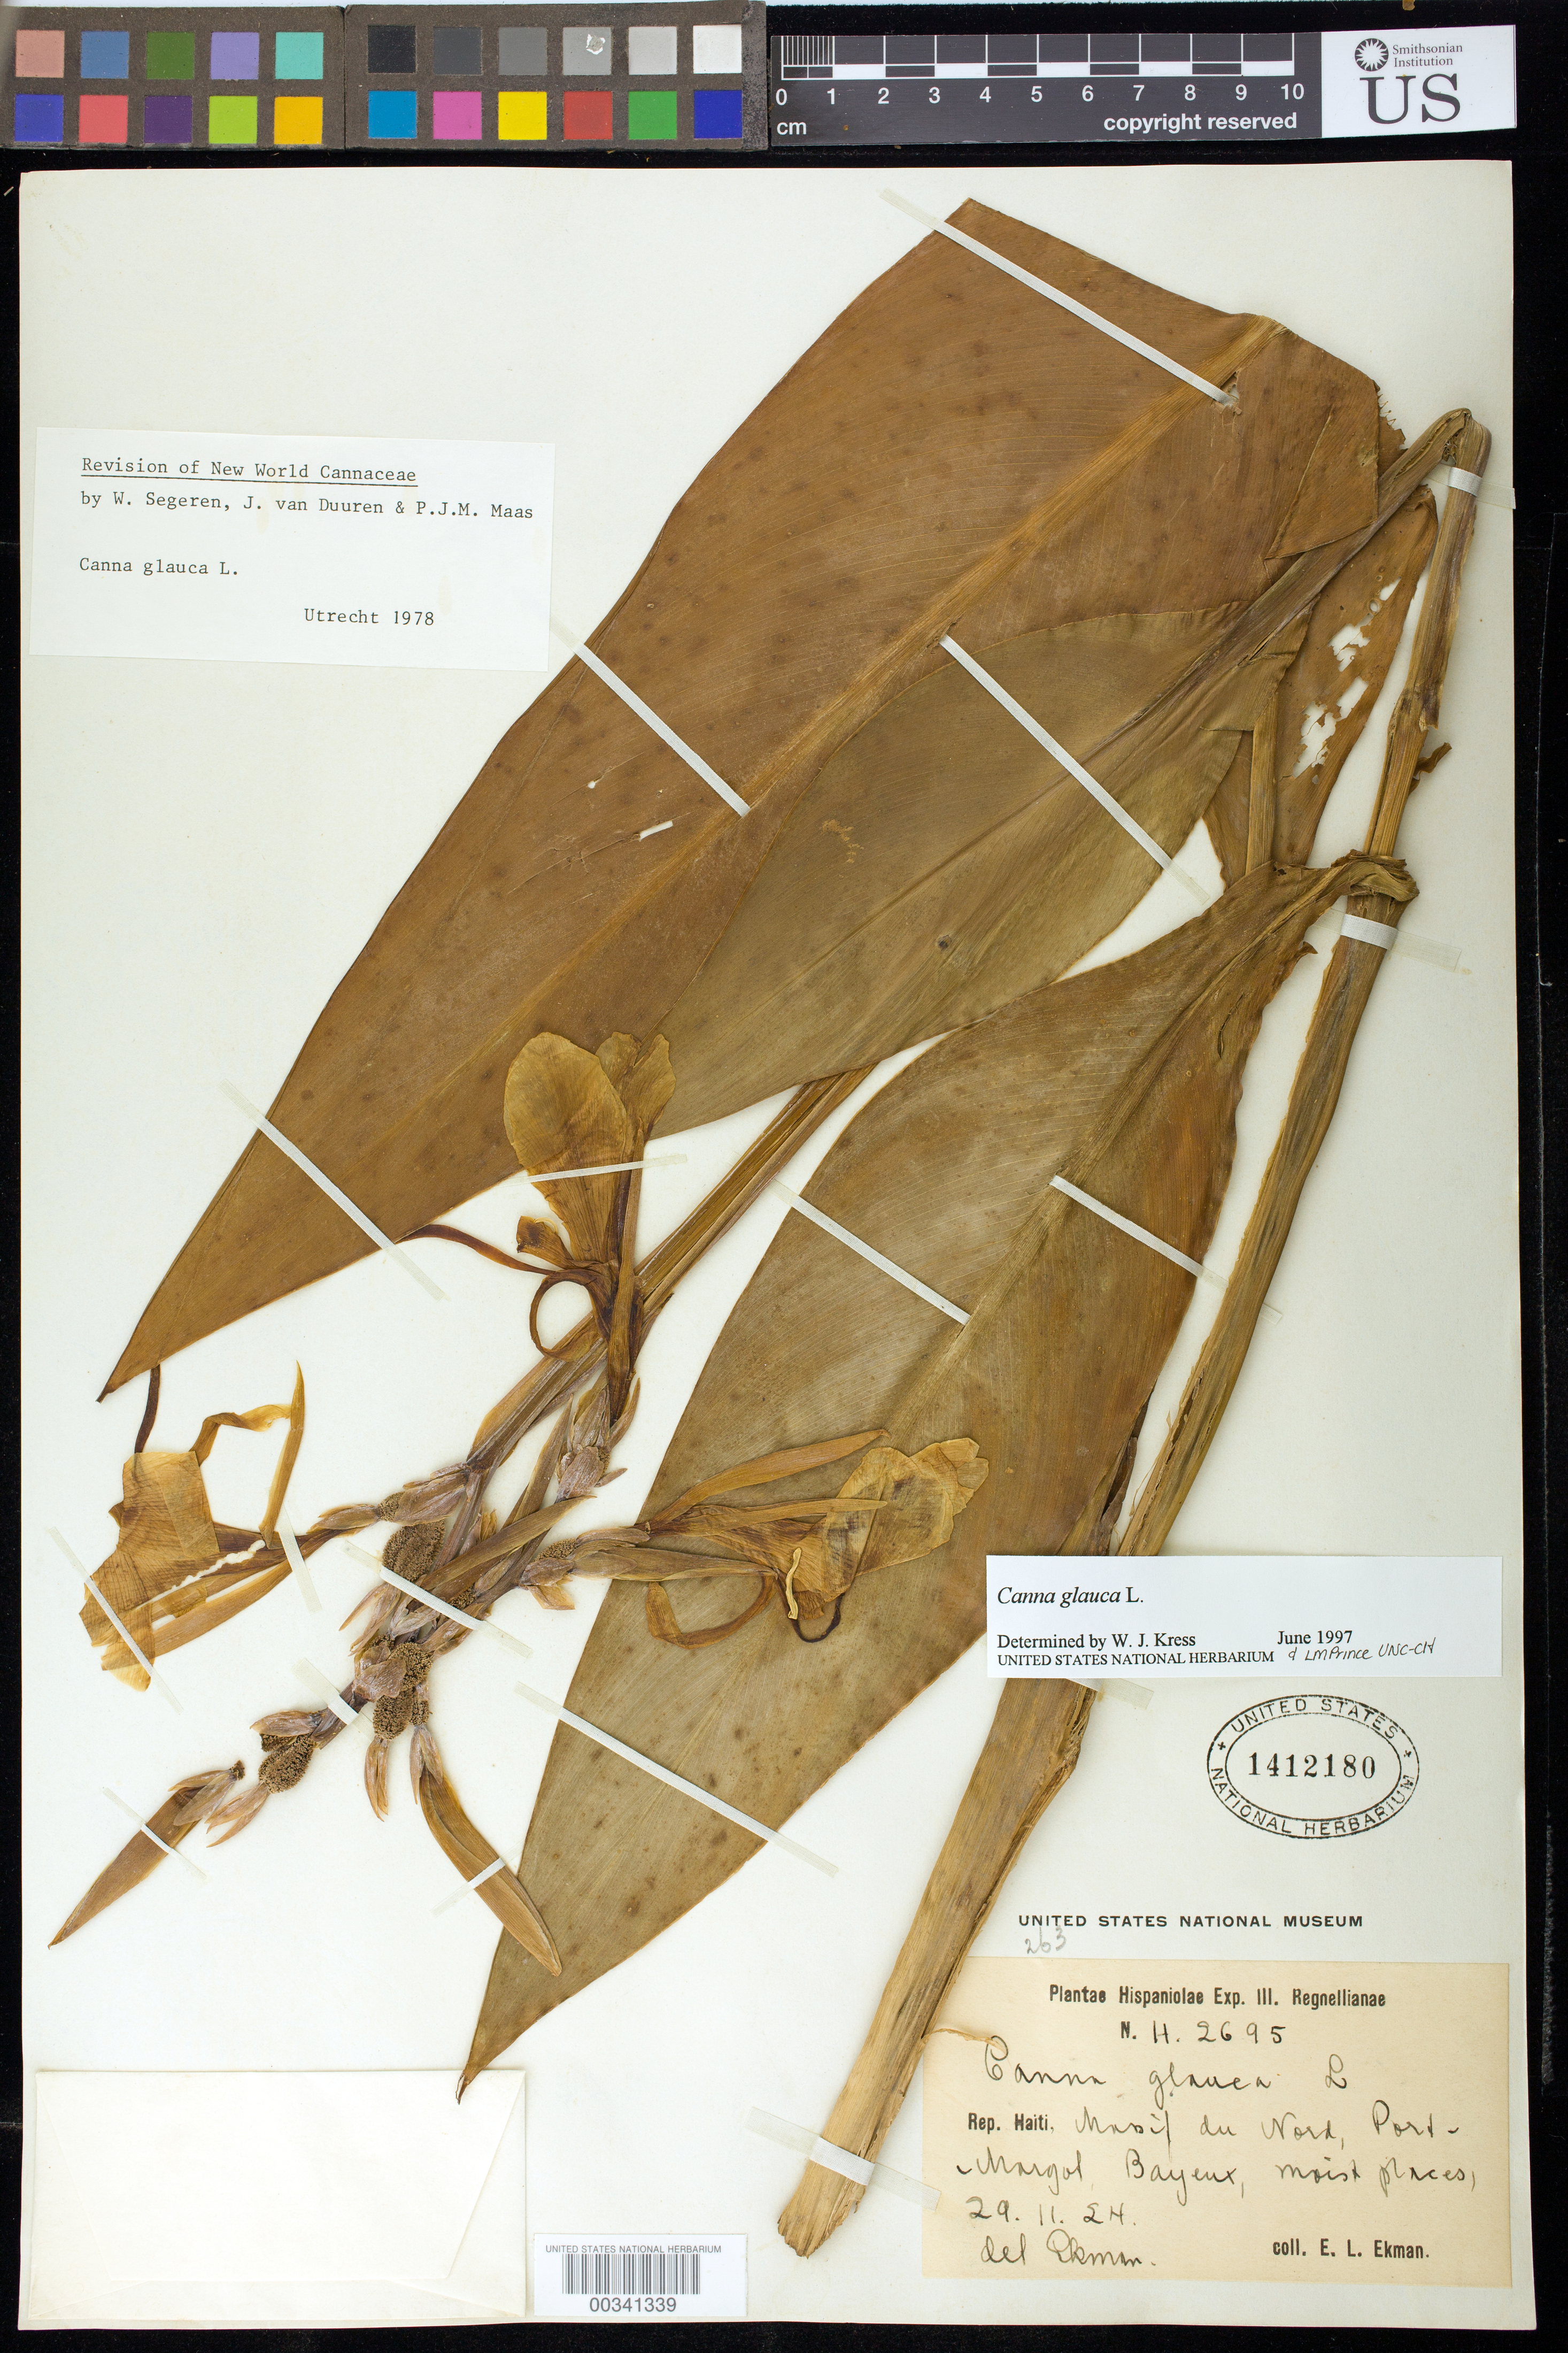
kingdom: Plantae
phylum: Tracheophyta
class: Liliopsida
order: Zingiberales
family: Cannaceae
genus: Canna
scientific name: Canna glauca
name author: L.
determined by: Segeren, W.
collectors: E. L. Ekman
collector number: H.2695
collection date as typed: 29 Feb 1924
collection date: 1924-02-29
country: Haiti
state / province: Nord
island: Hispaniola Island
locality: Massif du nord, port-margot, bayeux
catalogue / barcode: US 1412180